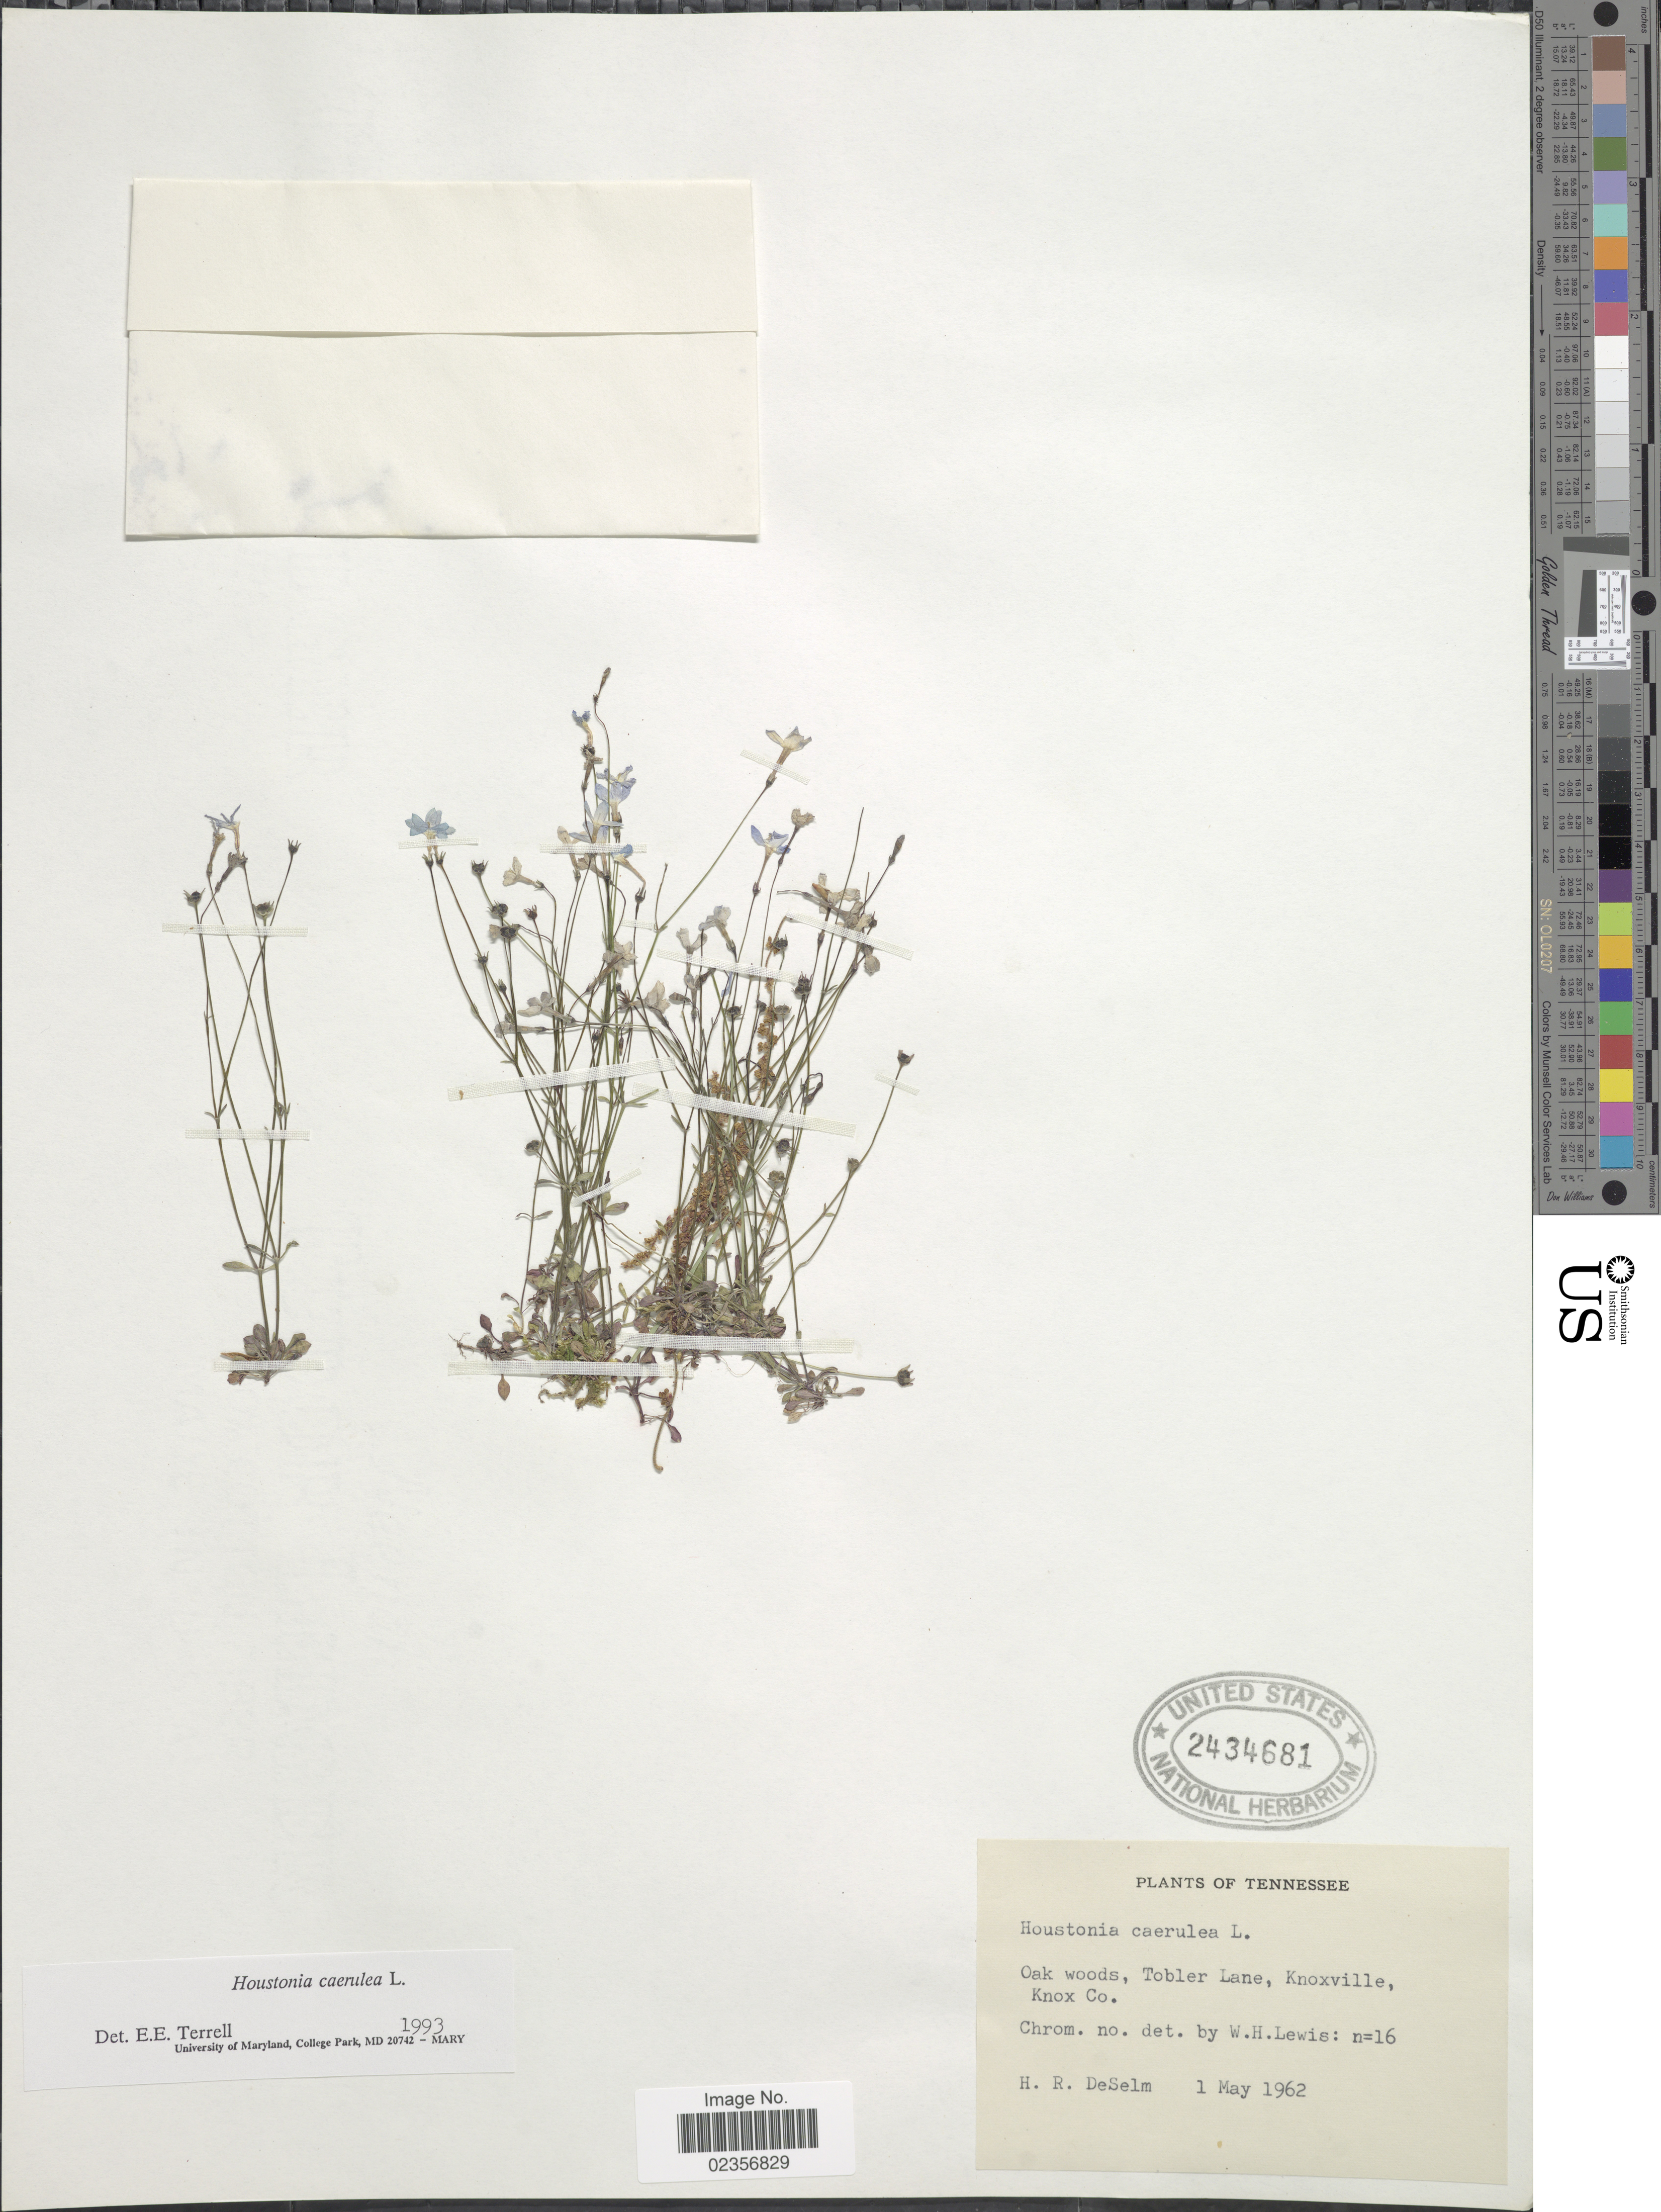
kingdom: Plantae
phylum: Tracheophyta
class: Magnoliopsida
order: Gentianales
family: Rubiaceae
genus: Houstonia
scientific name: Houstonia caerulea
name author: L.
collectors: H. De Selm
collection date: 1962-05-01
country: United States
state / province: Tennessee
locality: Tobler Lane, Knoxville, Knox Co.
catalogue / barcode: US 2434681